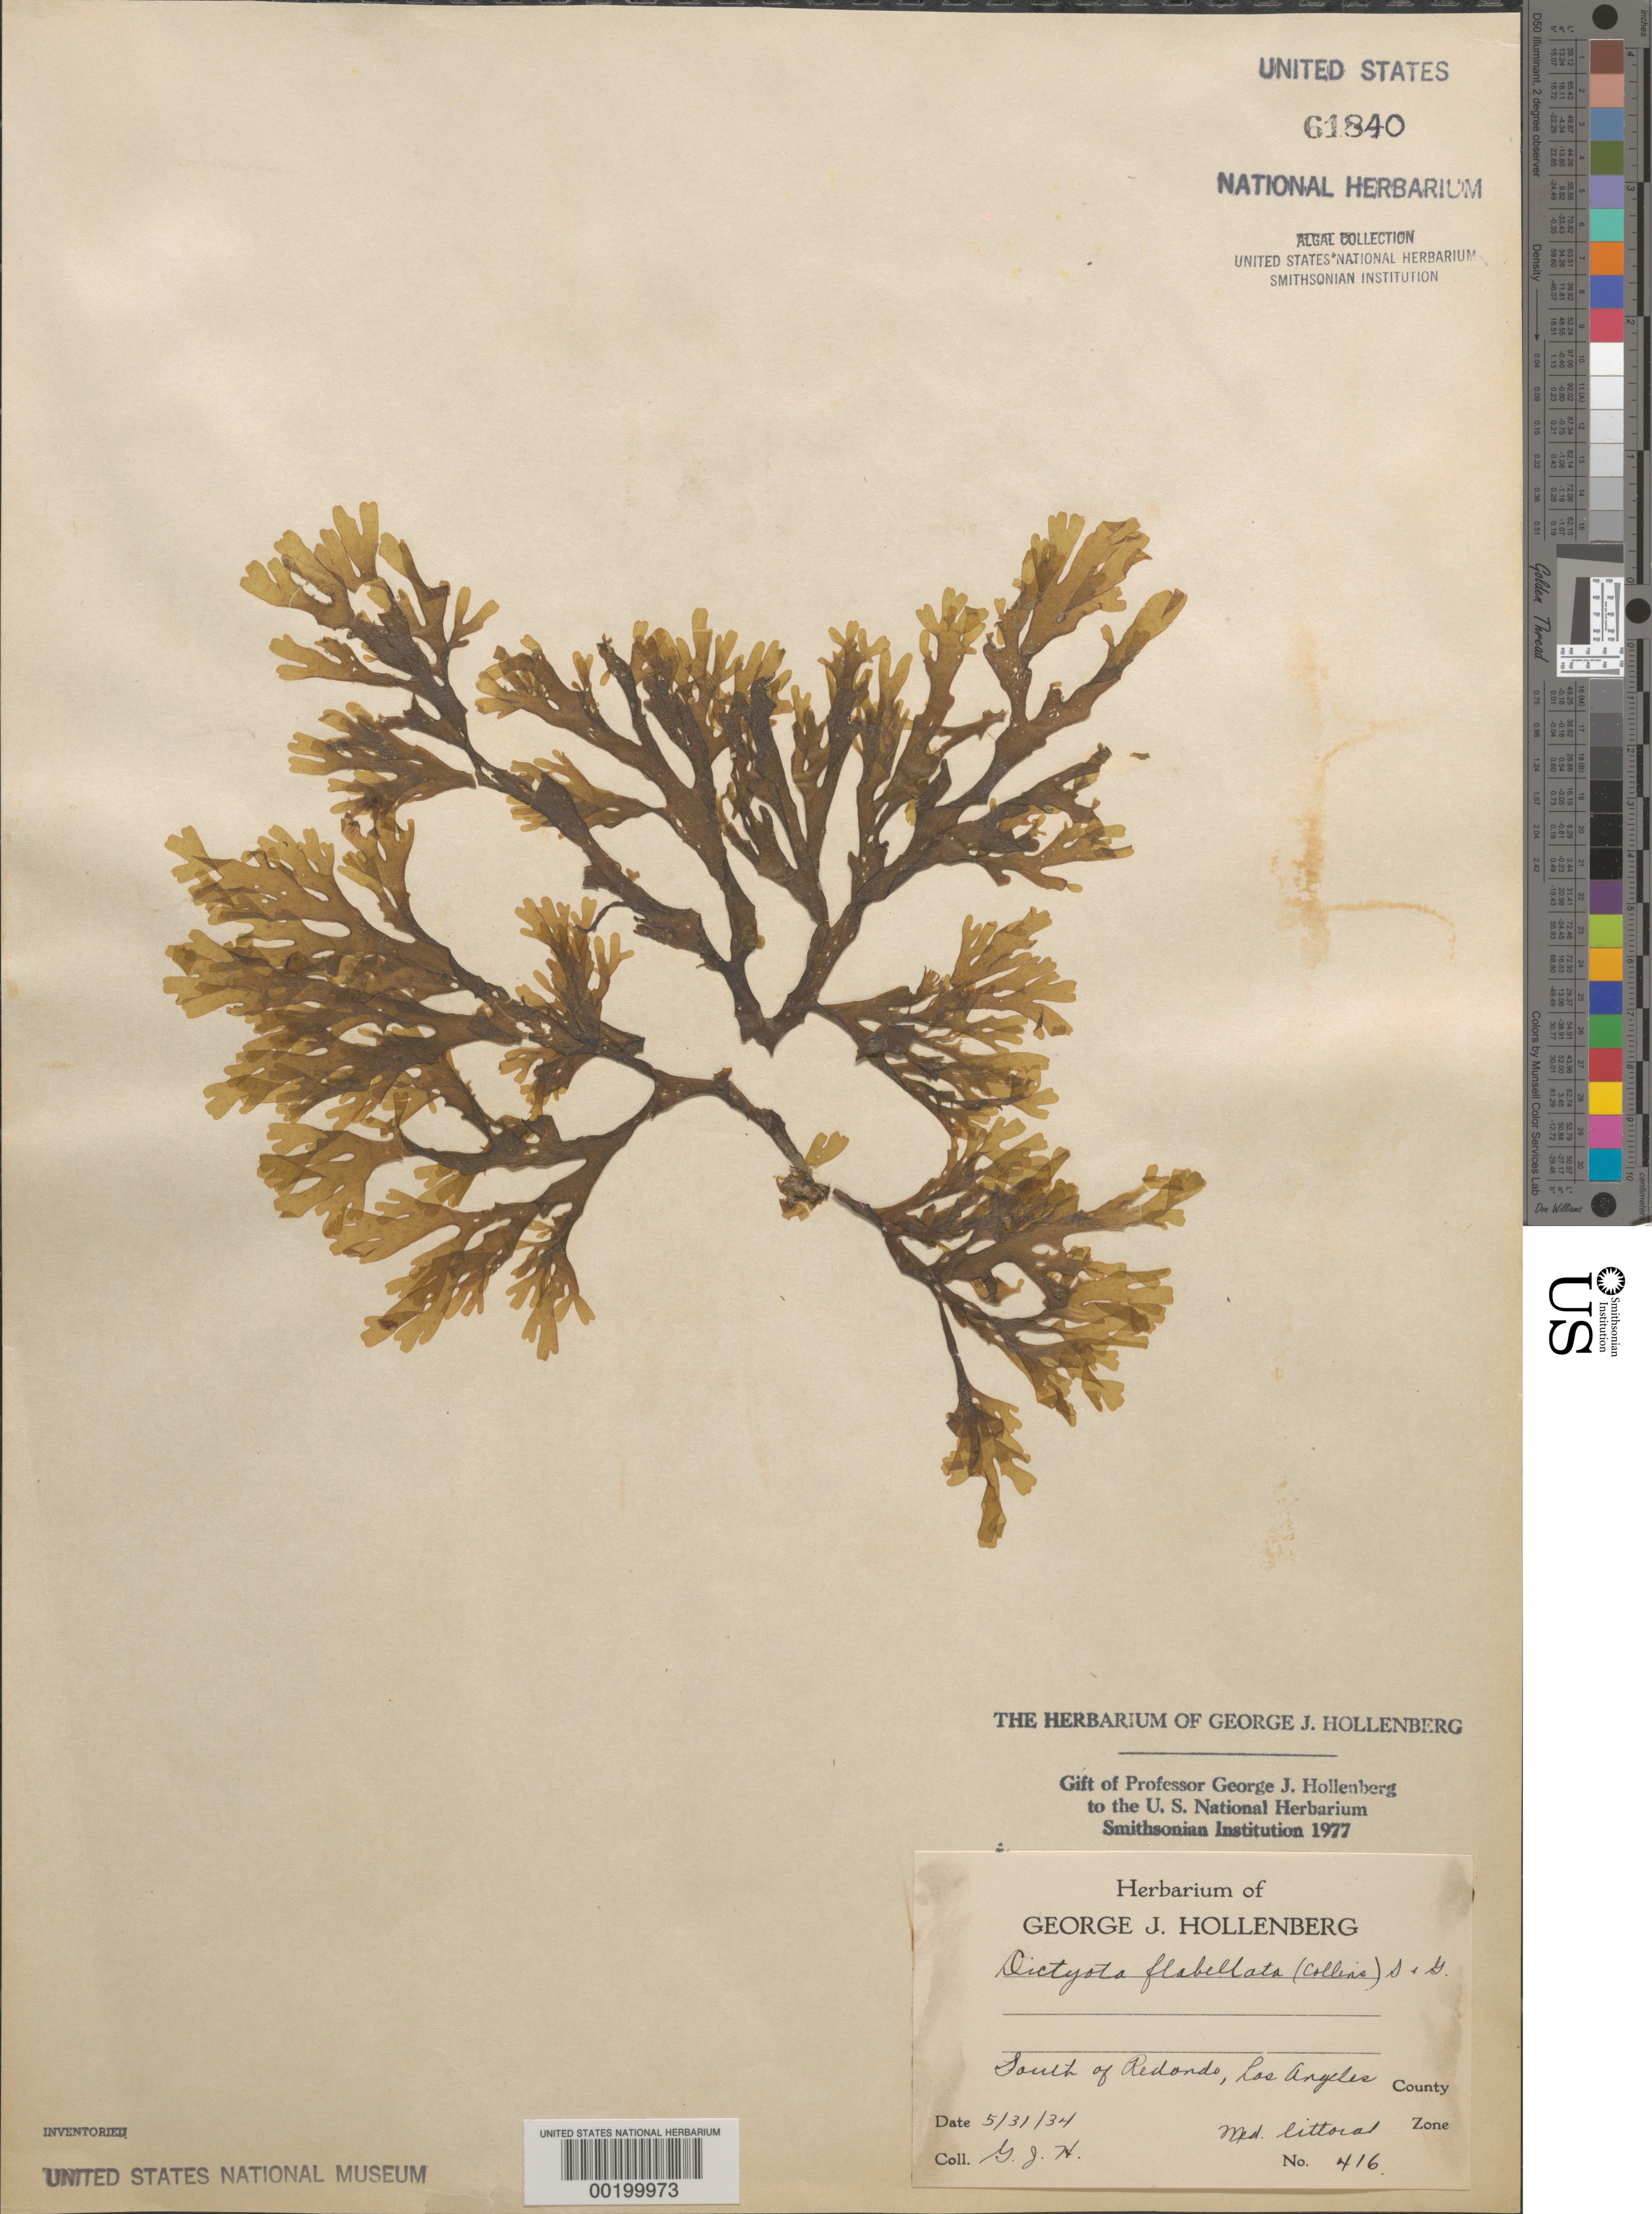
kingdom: Chromista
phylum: Ochrophyta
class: Phaeophyceae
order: Dictyotales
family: Dictyotaceae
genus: Dictyota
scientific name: Dictyota flabellata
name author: (Collins) Setch. & N.L. Gardner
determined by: Hollenberg, George J.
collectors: G. Hollenberg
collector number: GJH 416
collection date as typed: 31 May 1934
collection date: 1934-05-31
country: United States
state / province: California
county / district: Los Angeles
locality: South of Redondo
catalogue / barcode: US 61840